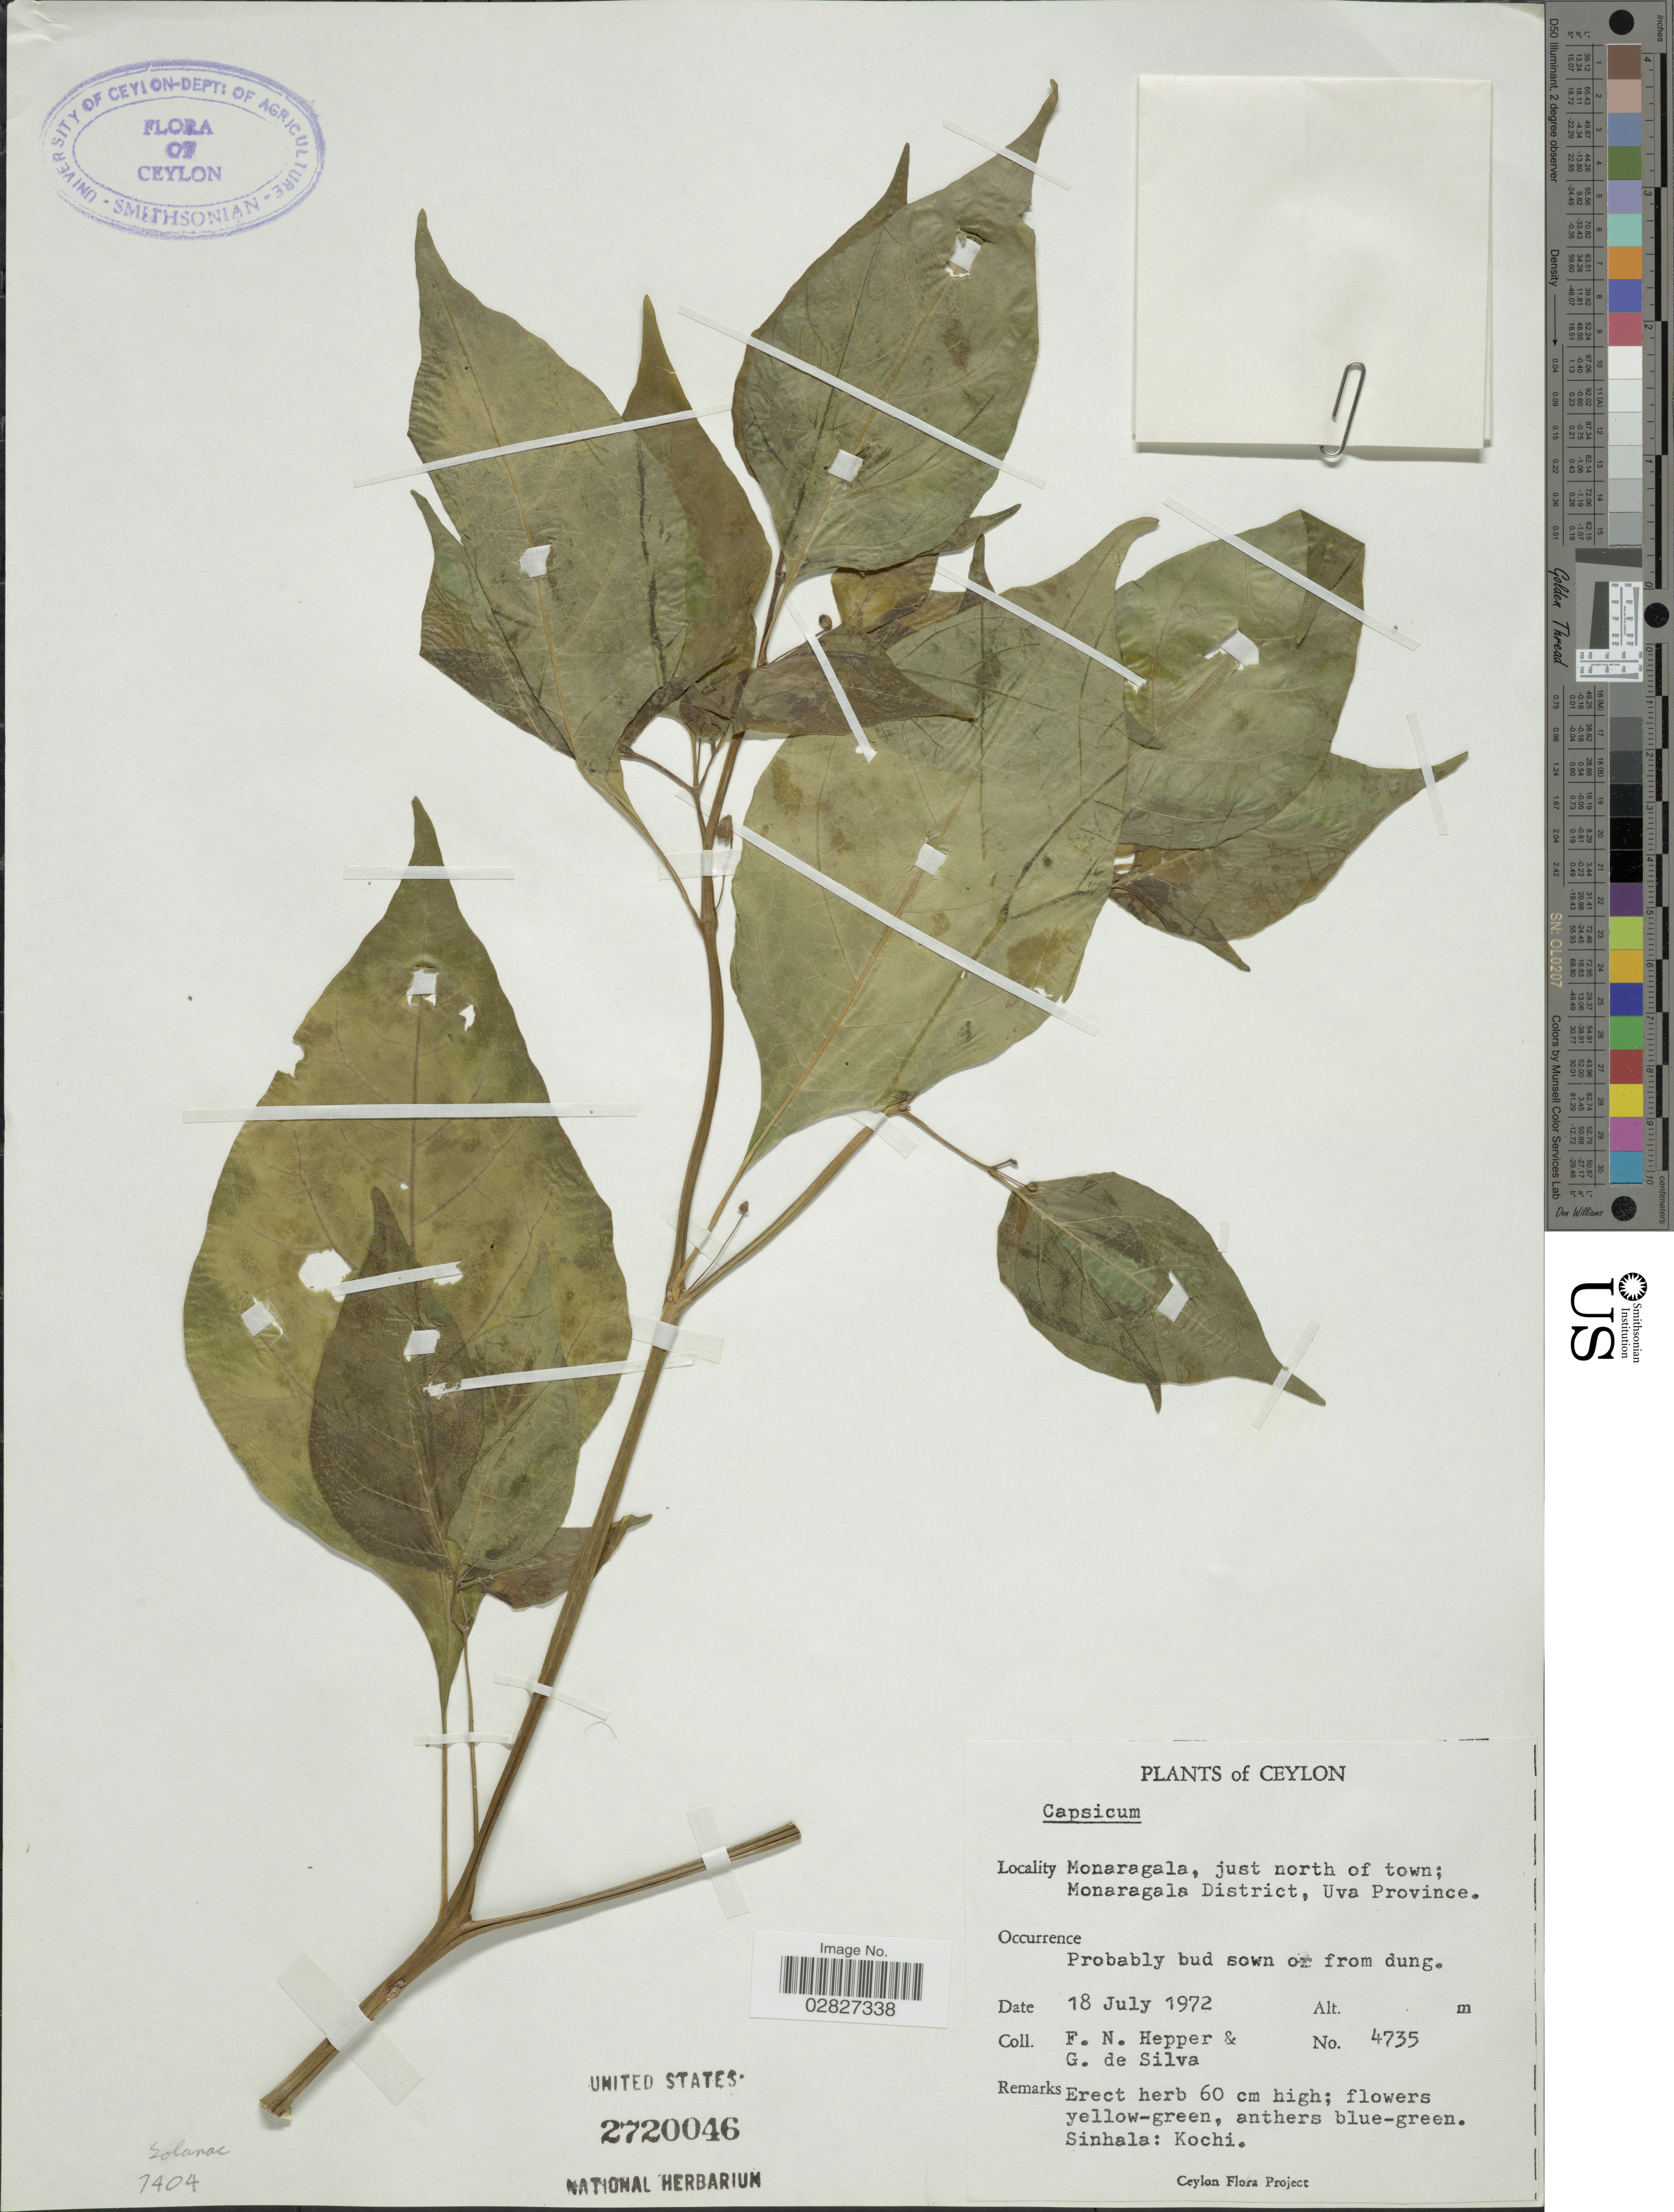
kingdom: Plantae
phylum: Tracheophyta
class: Magnoliopsida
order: Solanales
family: Solanaceae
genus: Capsicum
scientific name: Capsicum sp.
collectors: F. Hepper & G. De Silva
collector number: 4735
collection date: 1972-07-18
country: Sri Lanka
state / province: Uva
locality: Ceylon. Monaragala, just north of town; Monaragala District, Uva Province.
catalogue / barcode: US 2720046